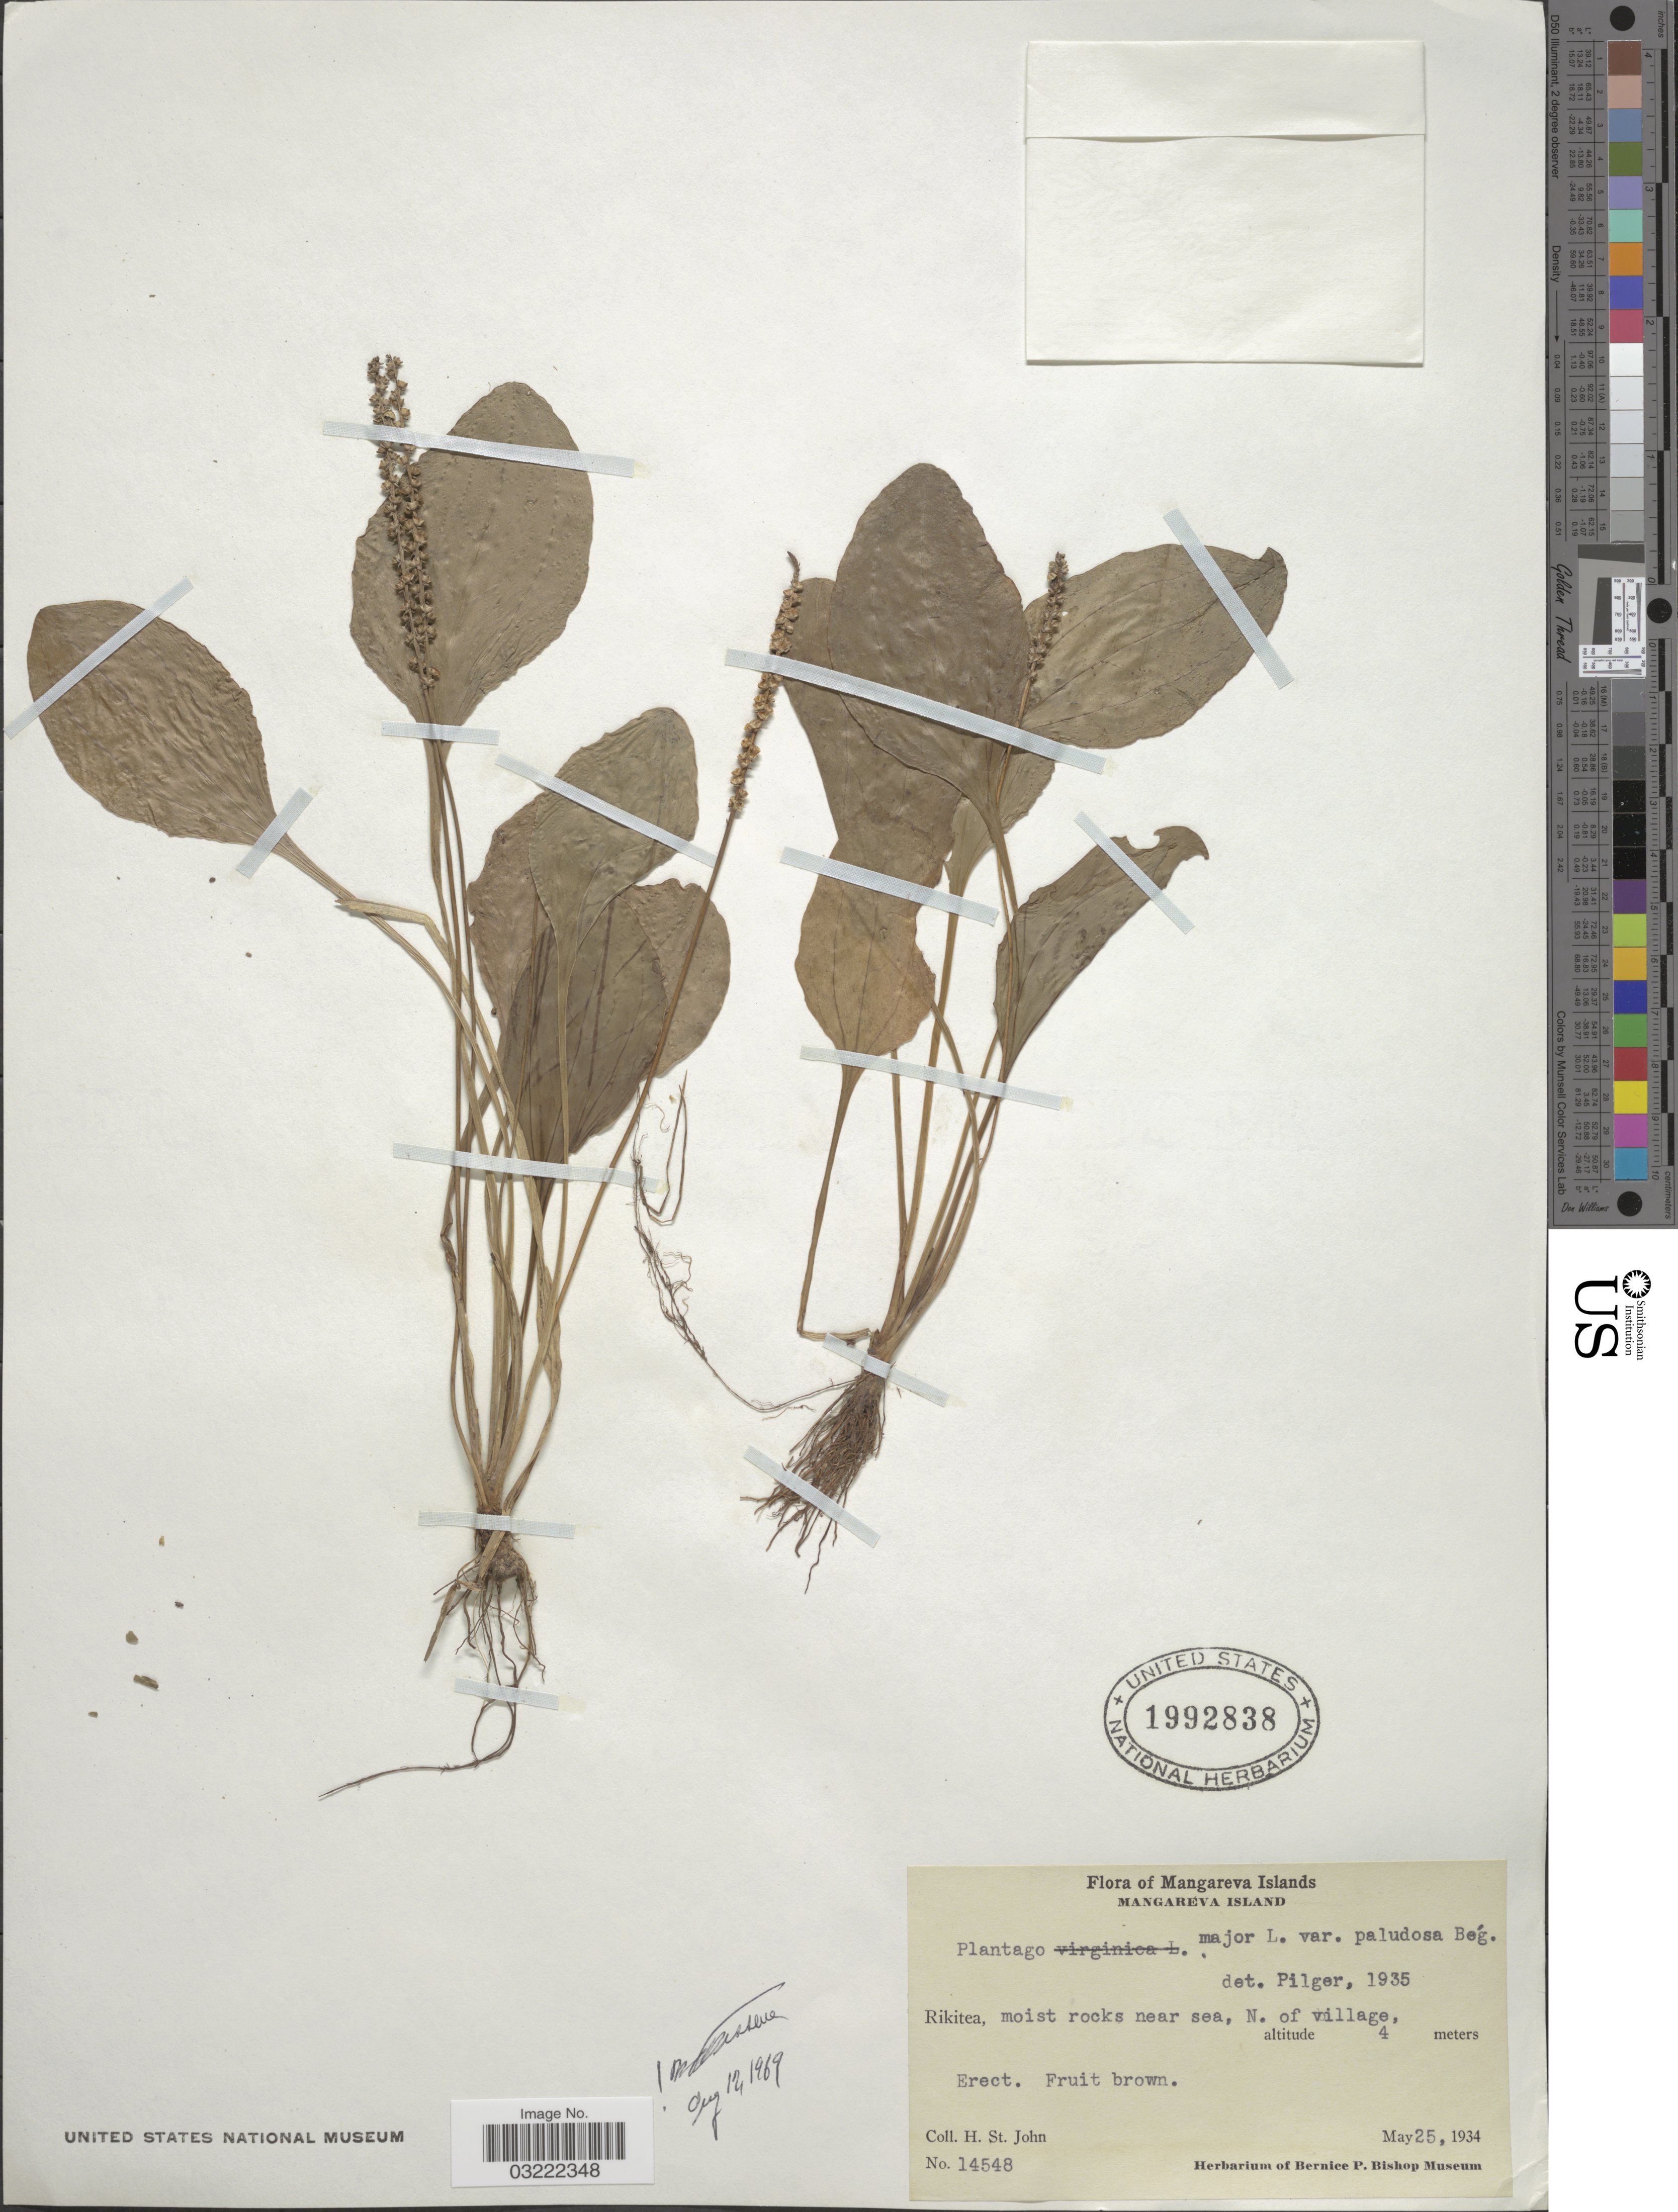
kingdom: Plantae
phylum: Tracheophyta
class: Magnoliopsida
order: Lamiales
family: Plantaginaceae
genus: Plantago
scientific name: Plantago major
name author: L.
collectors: H. St. John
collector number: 14548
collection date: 1934-05-25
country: French Polynesia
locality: Mangareva Islands, Mangareva Island, Rikitea, moist rocks near sea, N. of village.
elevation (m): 4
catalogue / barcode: US 1992838